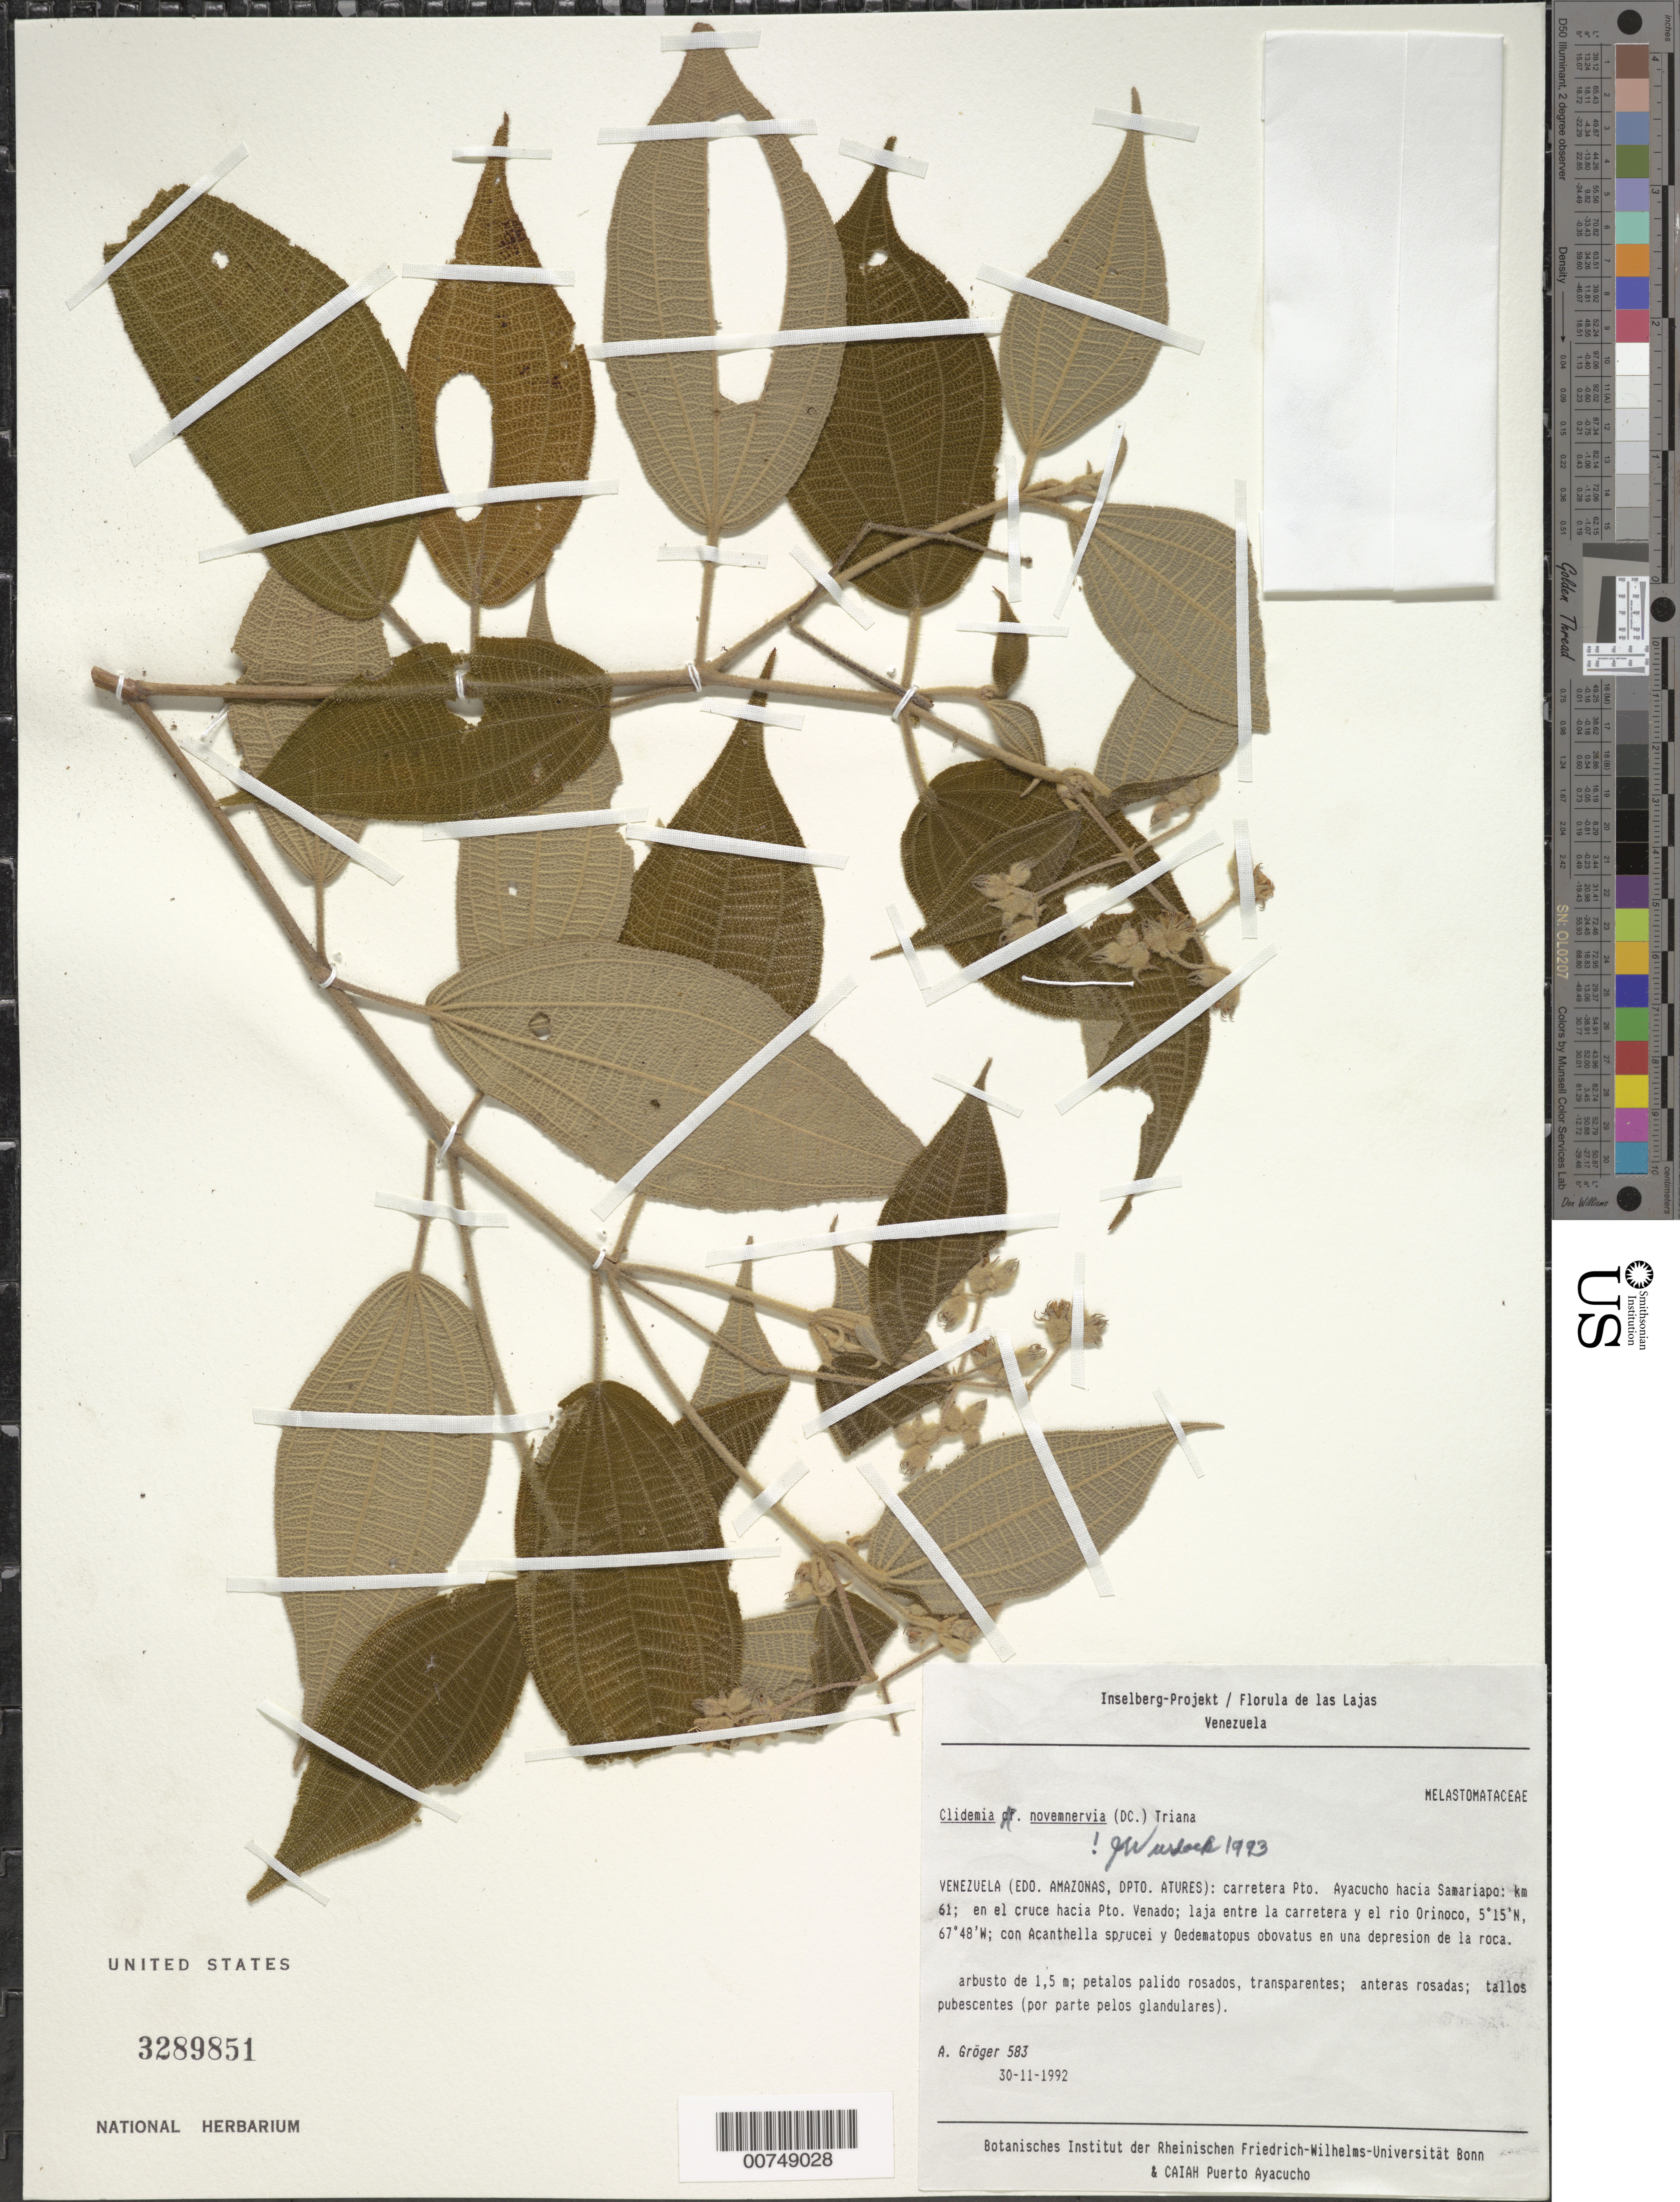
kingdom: Plantae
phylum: Tracheophyta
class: Magnoliopsida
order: Myrtales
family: Melastomataceae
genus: Clidemia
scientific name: Clidemia novemnervia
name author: (DC.) Triana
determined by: Wurdack, John J., (US), US (UNITED STATES)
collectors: A. Gröger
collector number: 583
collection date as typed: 30-Nov-92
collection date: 1992-11-30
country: Venezuela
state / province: Amazonas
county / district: Atures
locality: Puerto Ayacucho hacia Samariapo; km 61; en cruce hacia Pto. Venado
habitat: Laja entre la carretera y el rio Orinoco; con Acanthella sprucei y Oedematopus obovatus en una depresion de la roca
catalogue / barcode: US 3289851